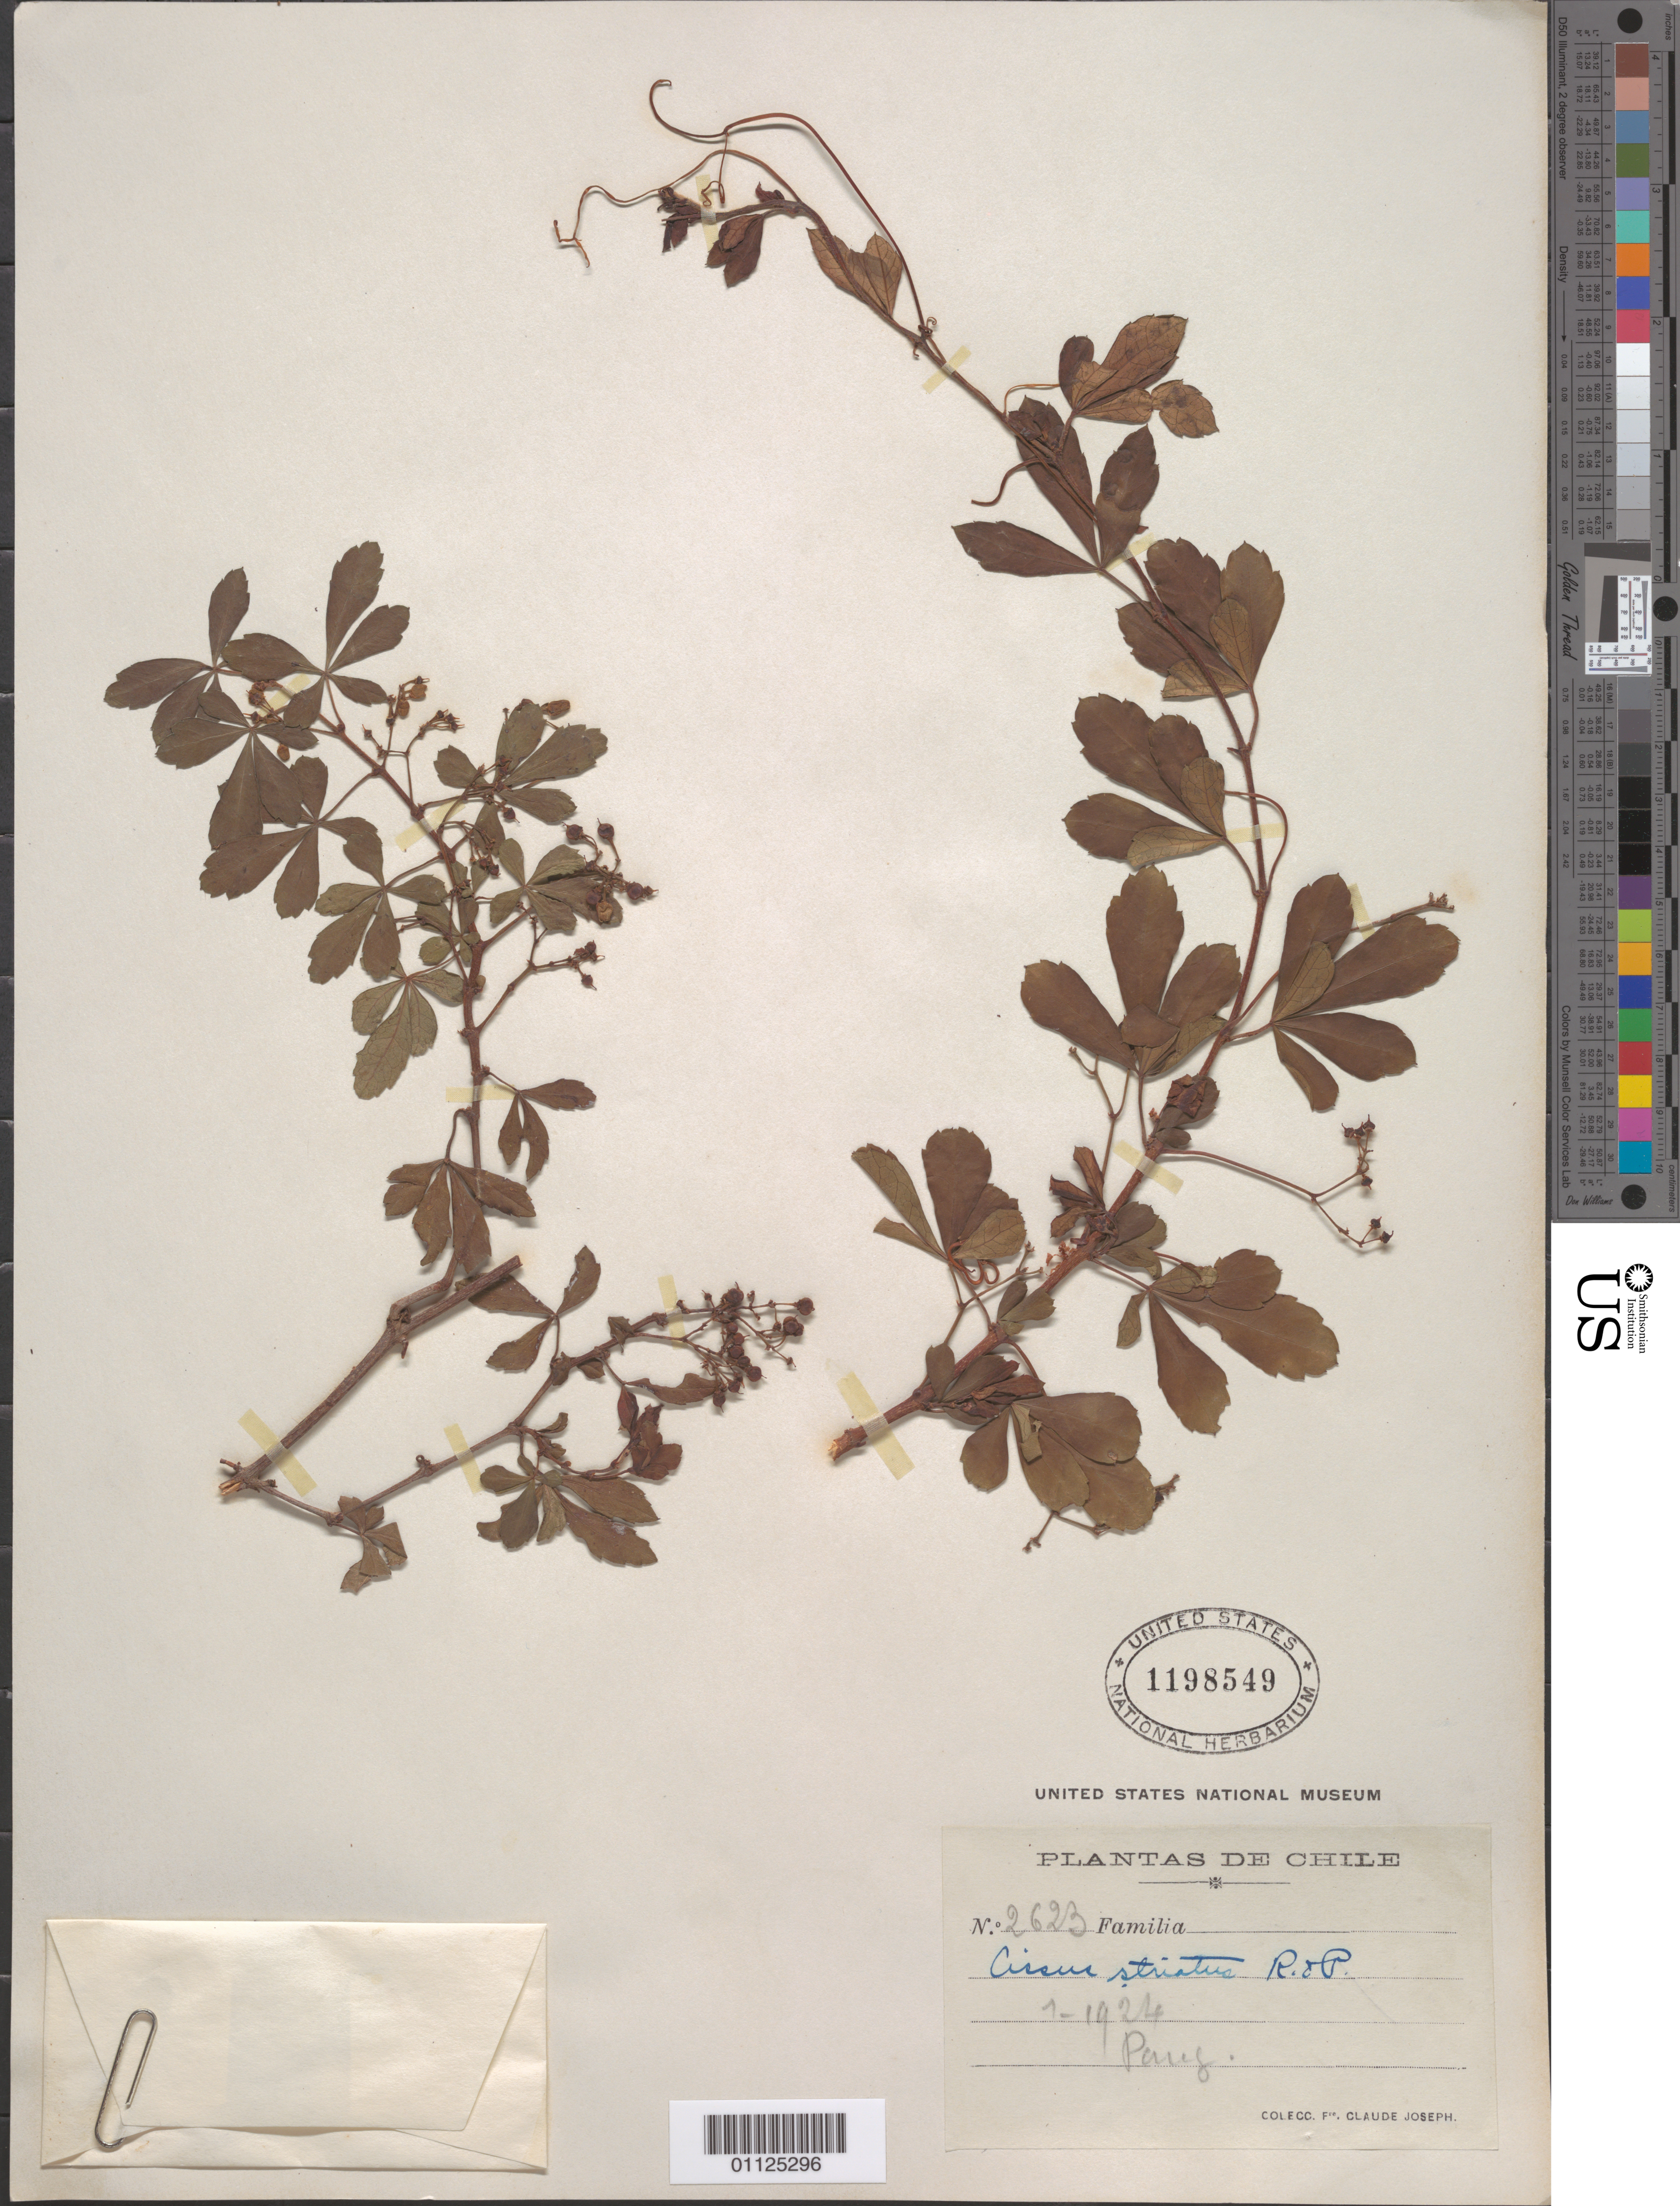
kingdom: Plantae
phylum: Tracheophyta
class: Magnoliopsida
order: Vitales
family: Vitaceae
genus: Clematicissus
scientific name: Clematicissus striata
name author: (Ruiz & Pav.) Lombardi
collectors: Bro. Claude-Joseph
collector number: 2623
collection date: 1924-01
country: Chile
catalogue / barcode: US 1198549